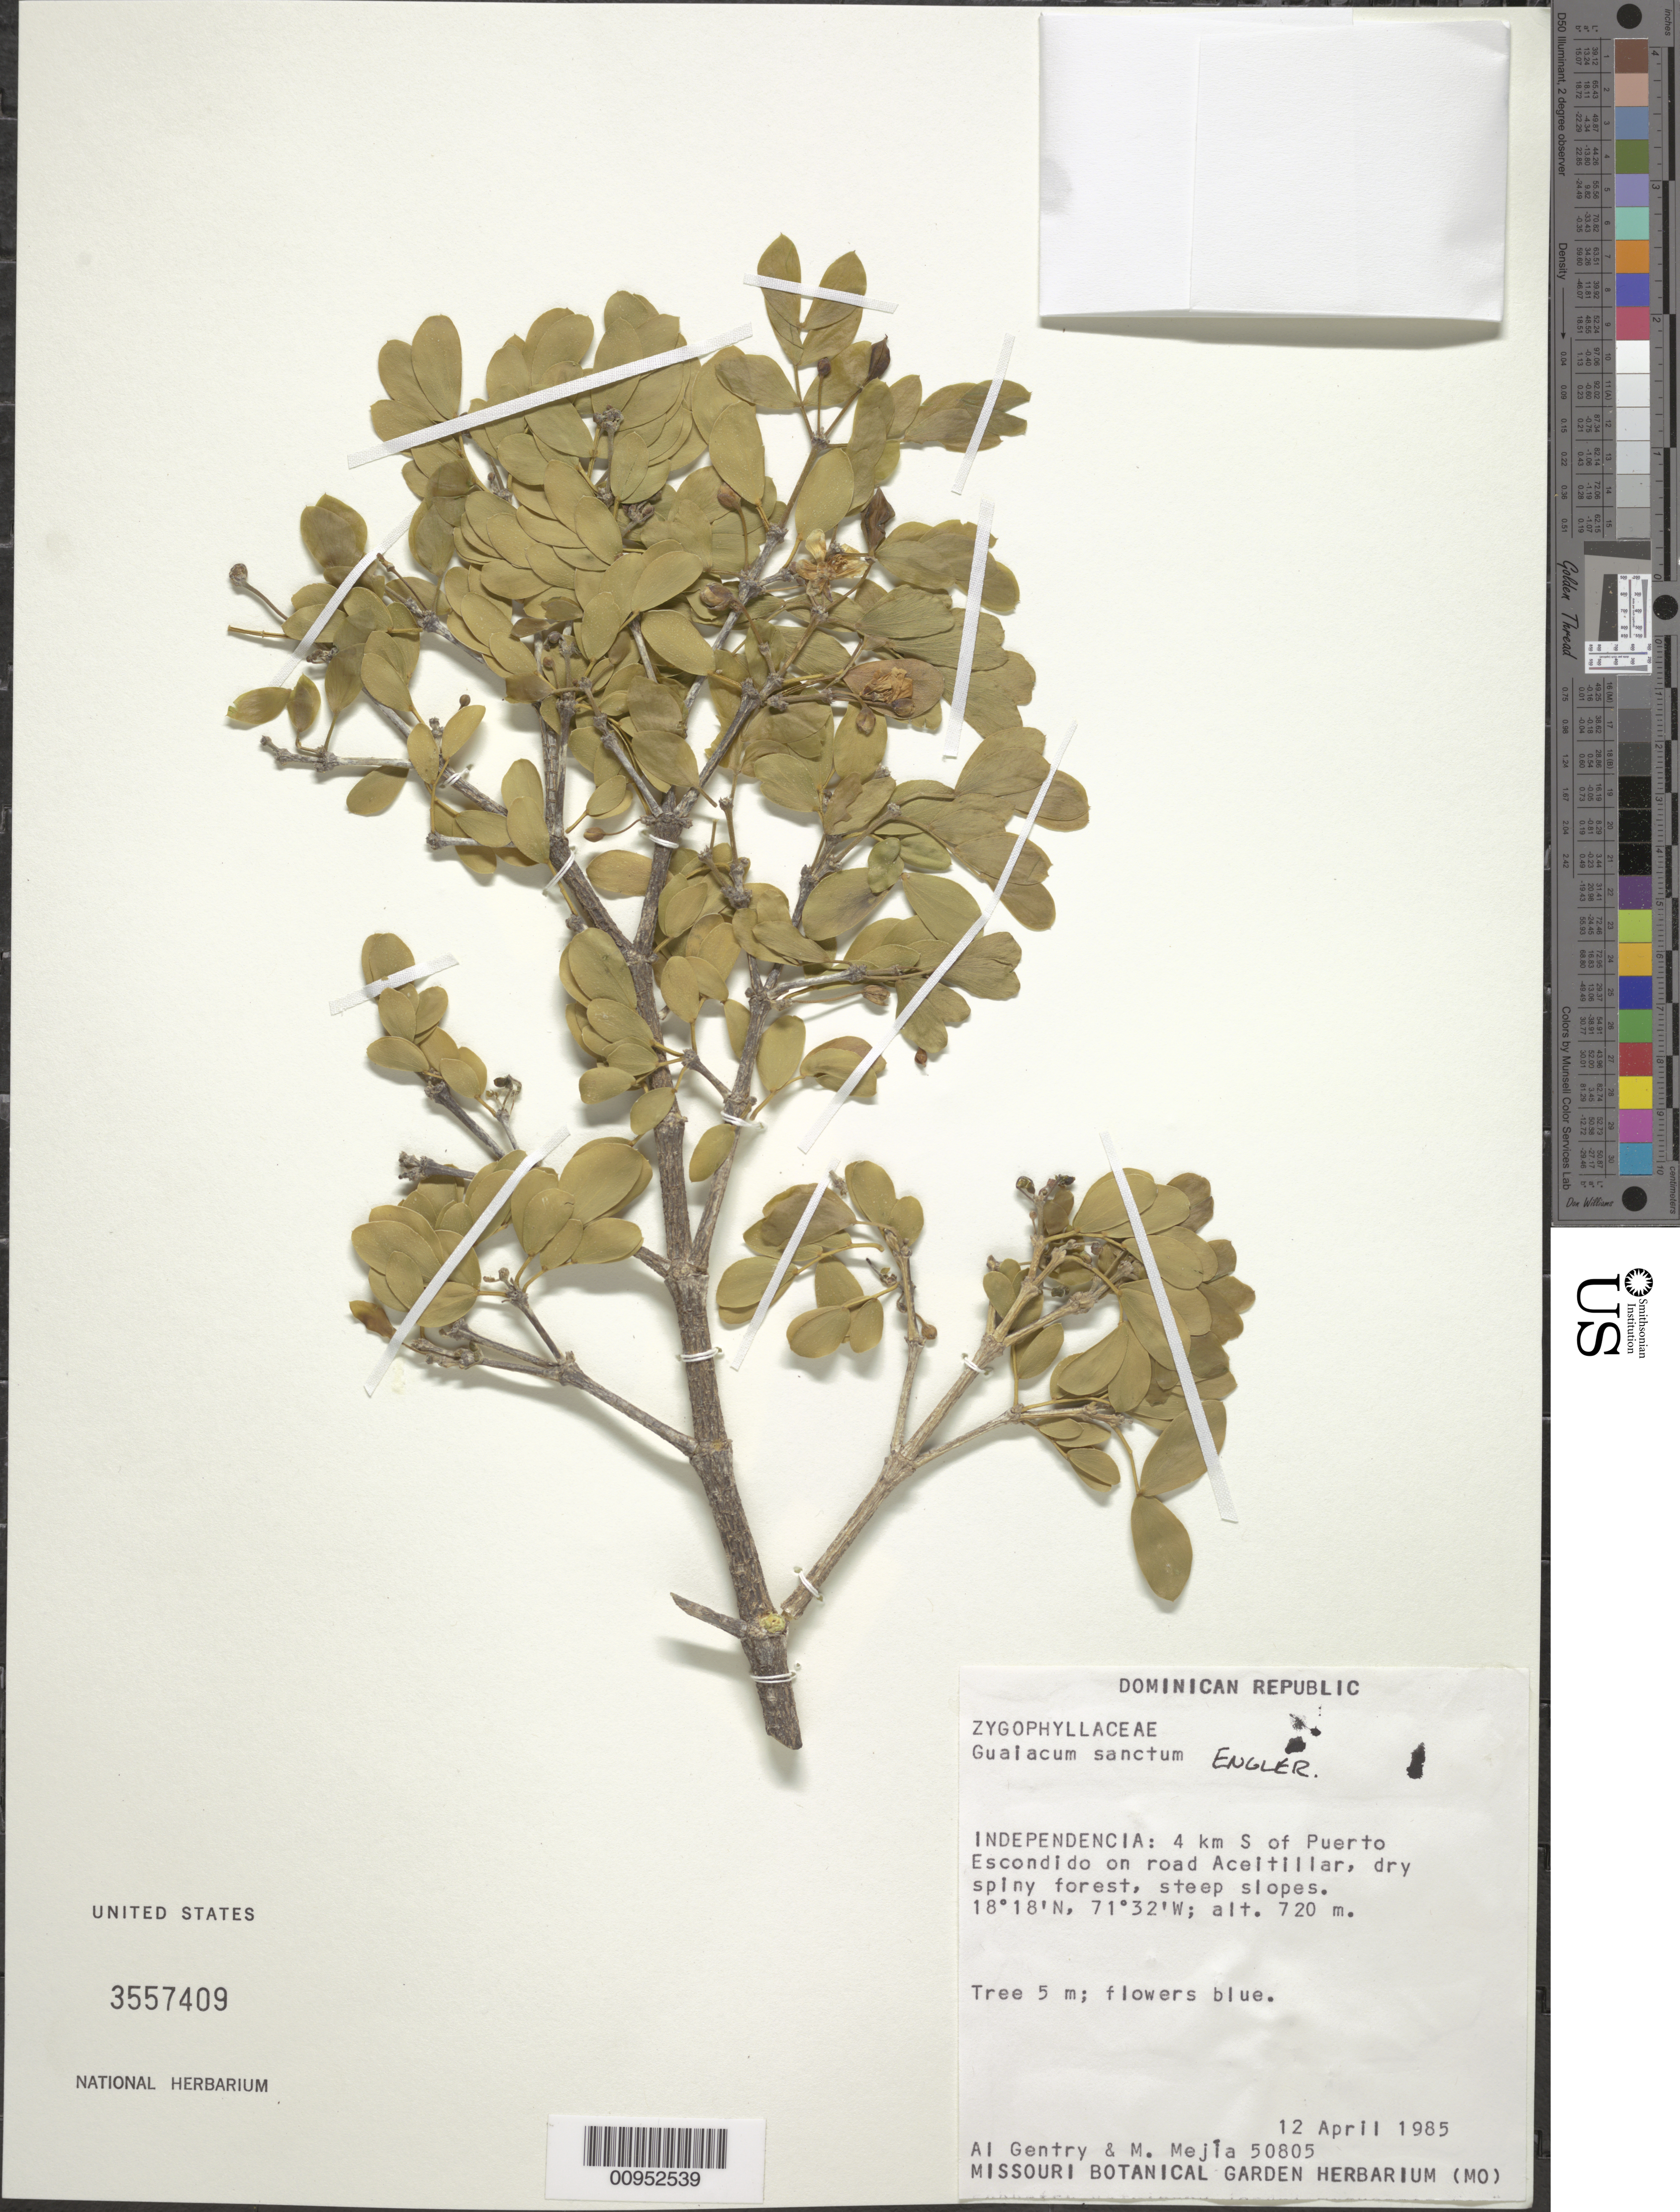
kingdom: Plantae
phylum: Tracheophyta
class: Magnoliopsida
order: Zygophyllales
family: Zygophyllaceae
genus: Guaiacum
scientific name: Guaiacum sanctum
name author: L.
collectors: A. H. Gentry & M. Mejia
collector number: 50805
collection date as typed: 12 Apr 1985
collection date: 1985-04-12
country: Dominican Republic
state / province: Independencia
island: Hispaniola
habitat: Dry spiny forest, steep slopes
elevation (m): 720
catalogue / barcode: US 3557409